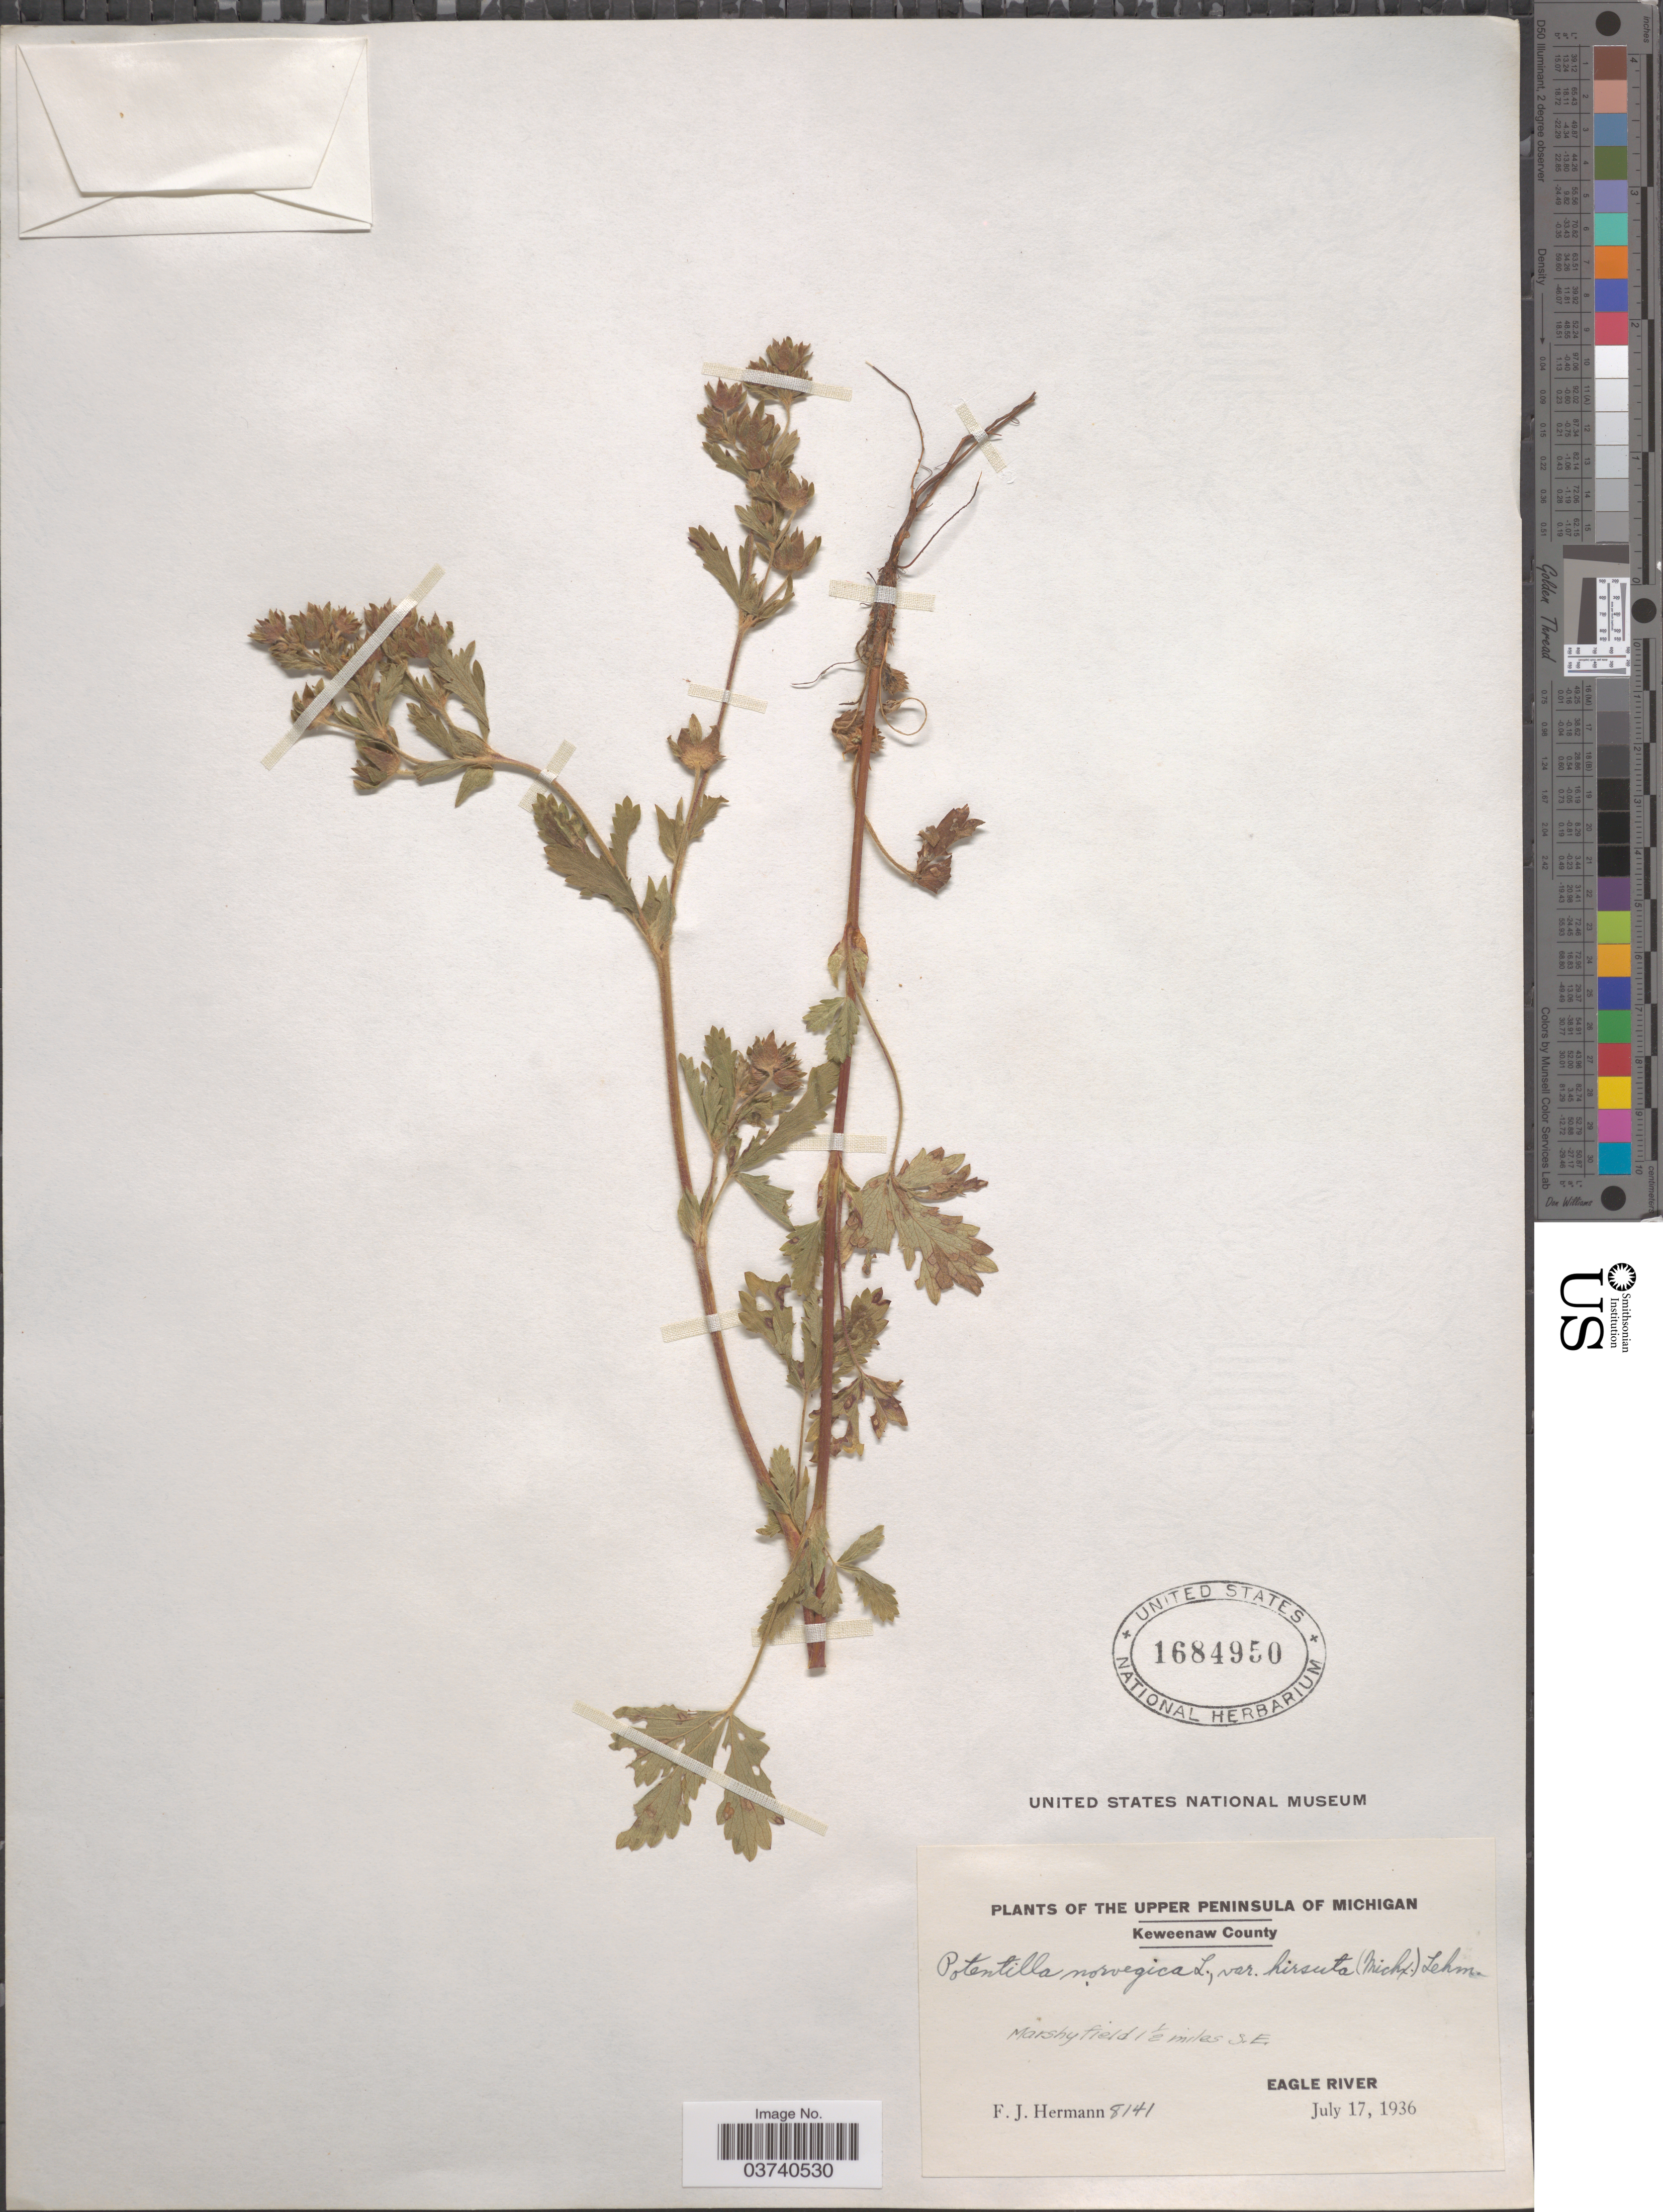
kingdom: Plantae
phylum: Tracheophyta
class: Magnoliopsida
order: Rosales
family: Rosaceae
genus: Potentilla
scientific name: Potentilla norvegica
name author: L.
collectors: F. J. Hermann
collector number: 8141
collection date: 1936-07-17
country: United States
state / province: Michigan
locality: The Upper Peninsula of Michigan. Keweenaw County. Marshy field 1½ miles S. E. Eagle River.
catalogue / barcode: US 1684950